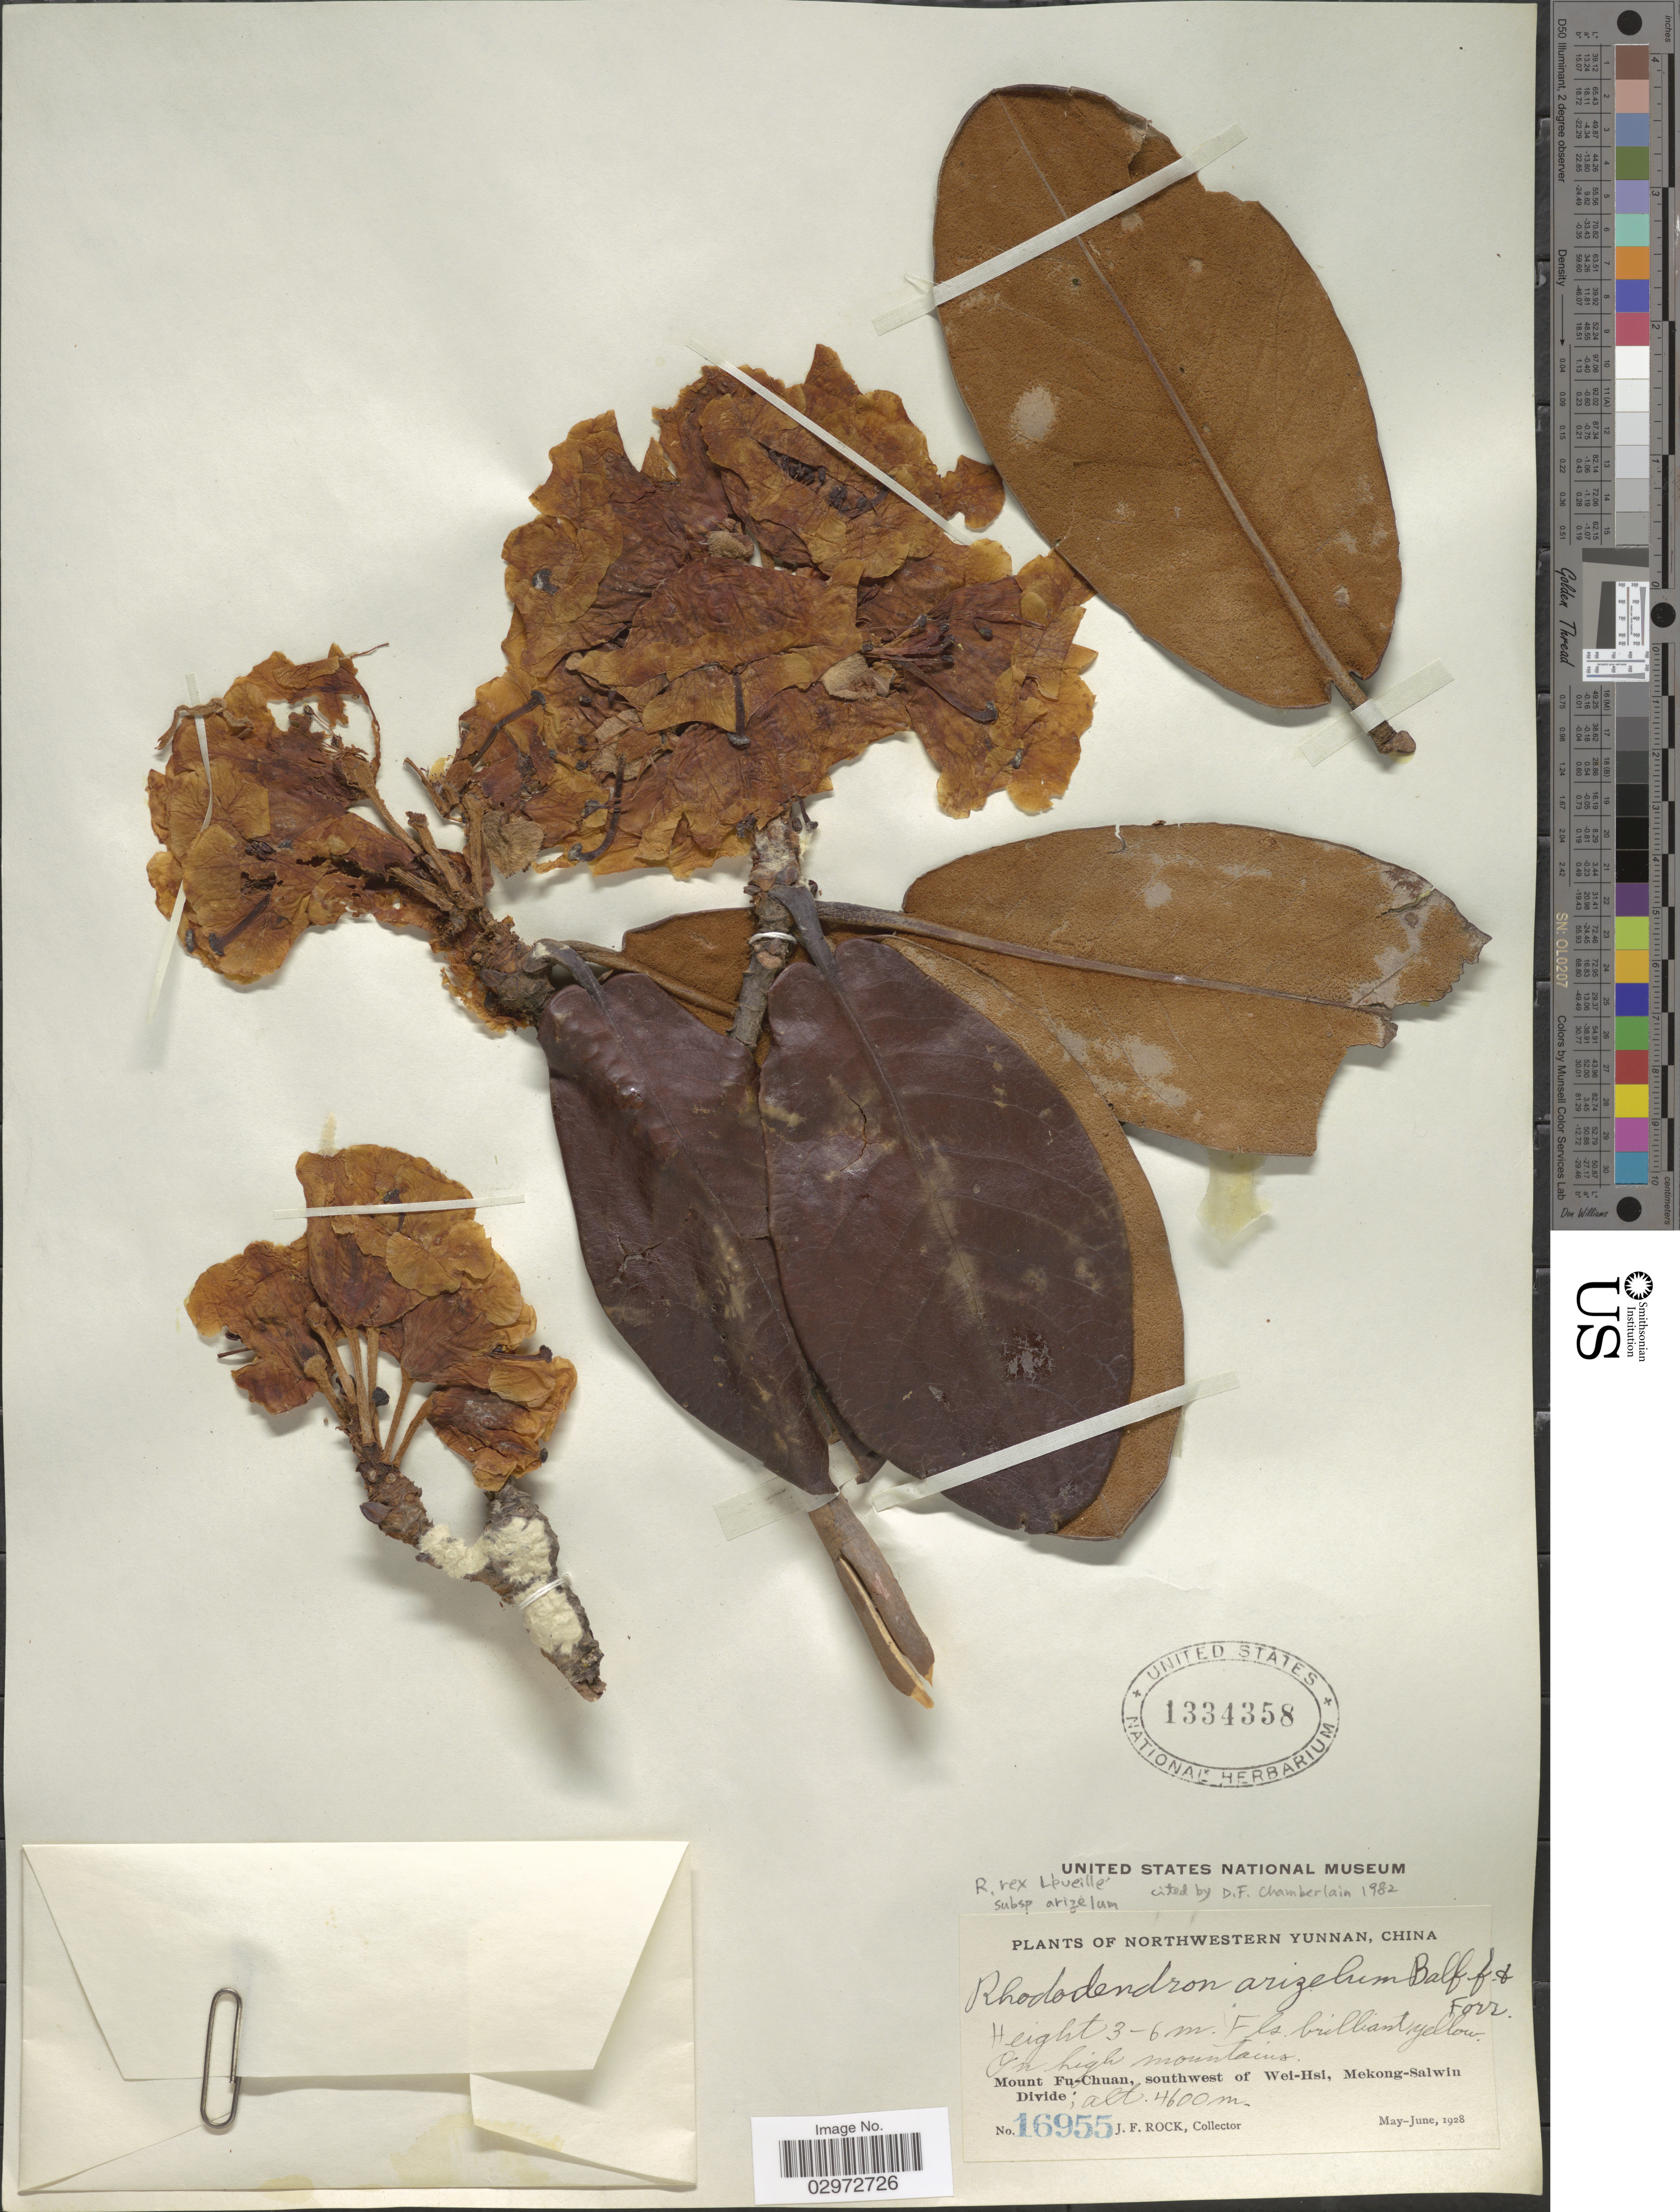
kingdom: Plantae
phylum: Tracheophyta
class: Magnoliopsida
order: Ericales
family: Ericaceae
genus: Rhododendron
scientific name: Rhododendron rex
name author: H. Lév.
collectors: J. Rock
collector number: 16955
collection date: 1928-05/1928-06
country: China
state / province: Yunnan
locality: Northwestern Yunnan. Mount Fu-Chuan, southwest of Wei-Hsi, Mekong-Salwin Divide.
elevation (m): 4600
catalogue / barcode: US 1334358